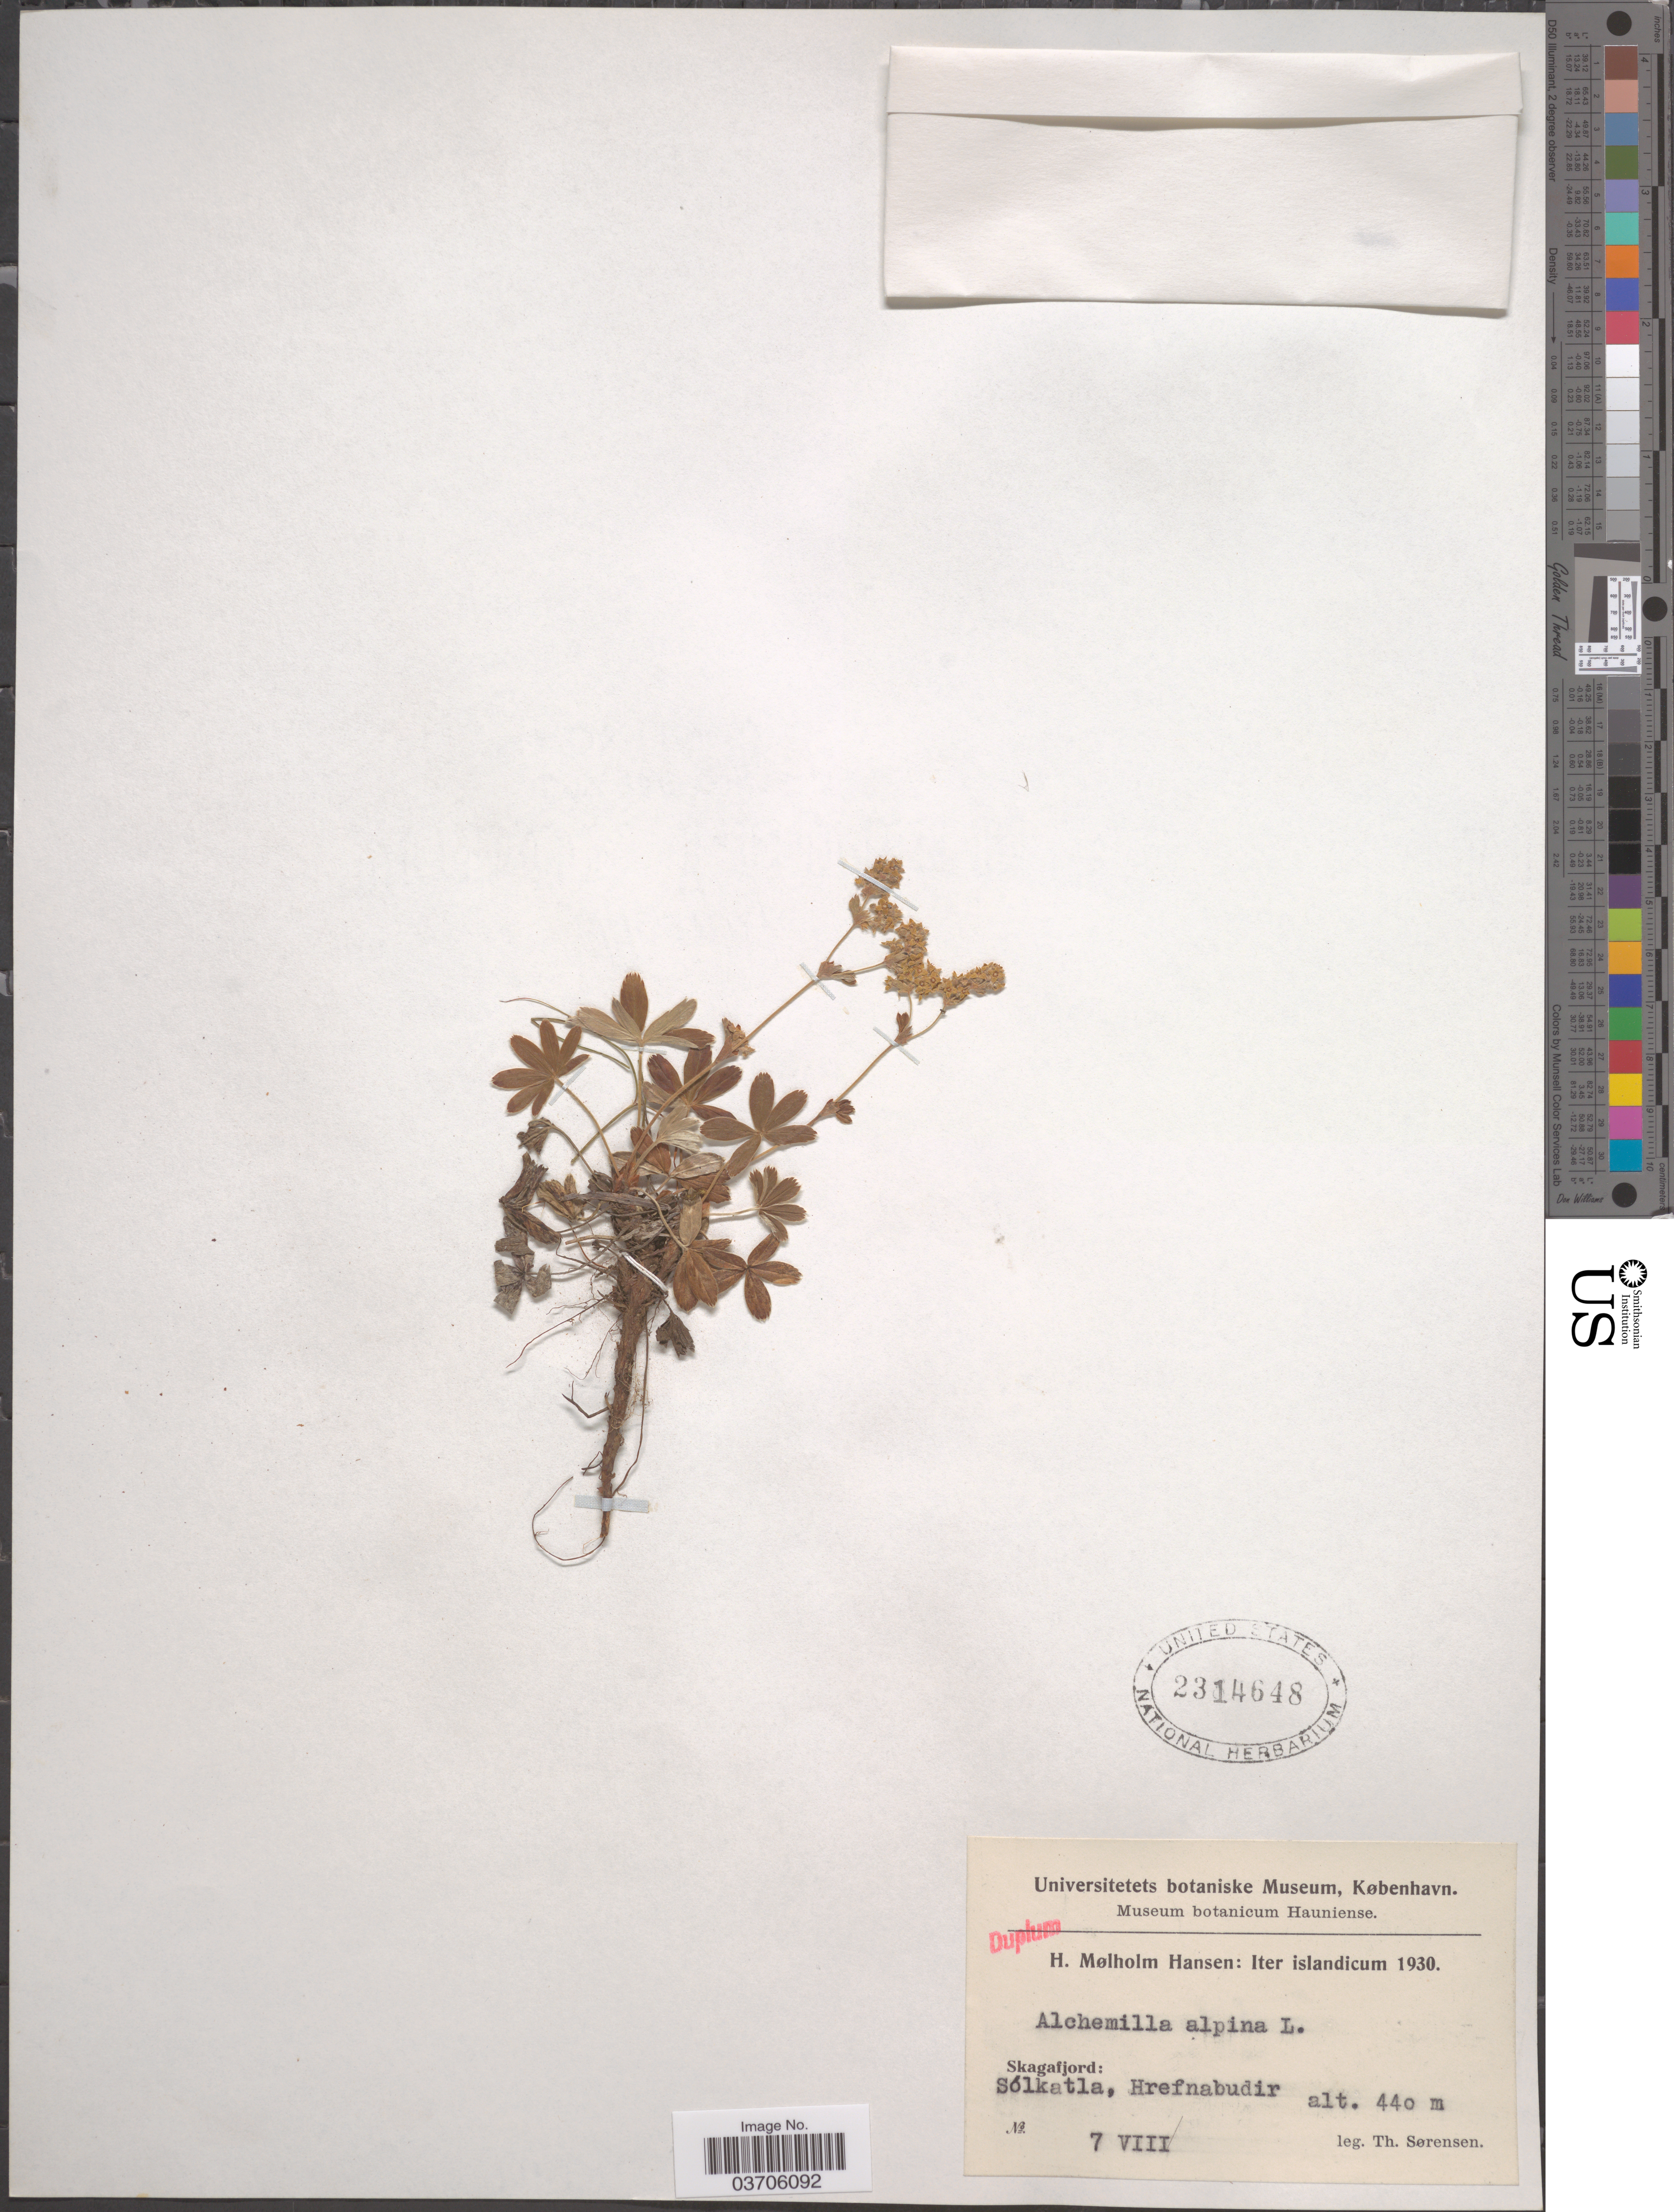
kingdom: Plantae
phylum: Tracheophyta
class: Magnoliopsida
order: Rosales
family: Rosaceae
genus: Alchemilla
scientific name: Alchemilla alpina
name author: L.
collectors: T. Sorensen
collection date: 1930-08-07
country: Iceland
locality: Iter islandicum. Skagafjord: Sólkatla, Hrefnabudir.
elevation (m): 440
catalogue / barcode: US 2314648